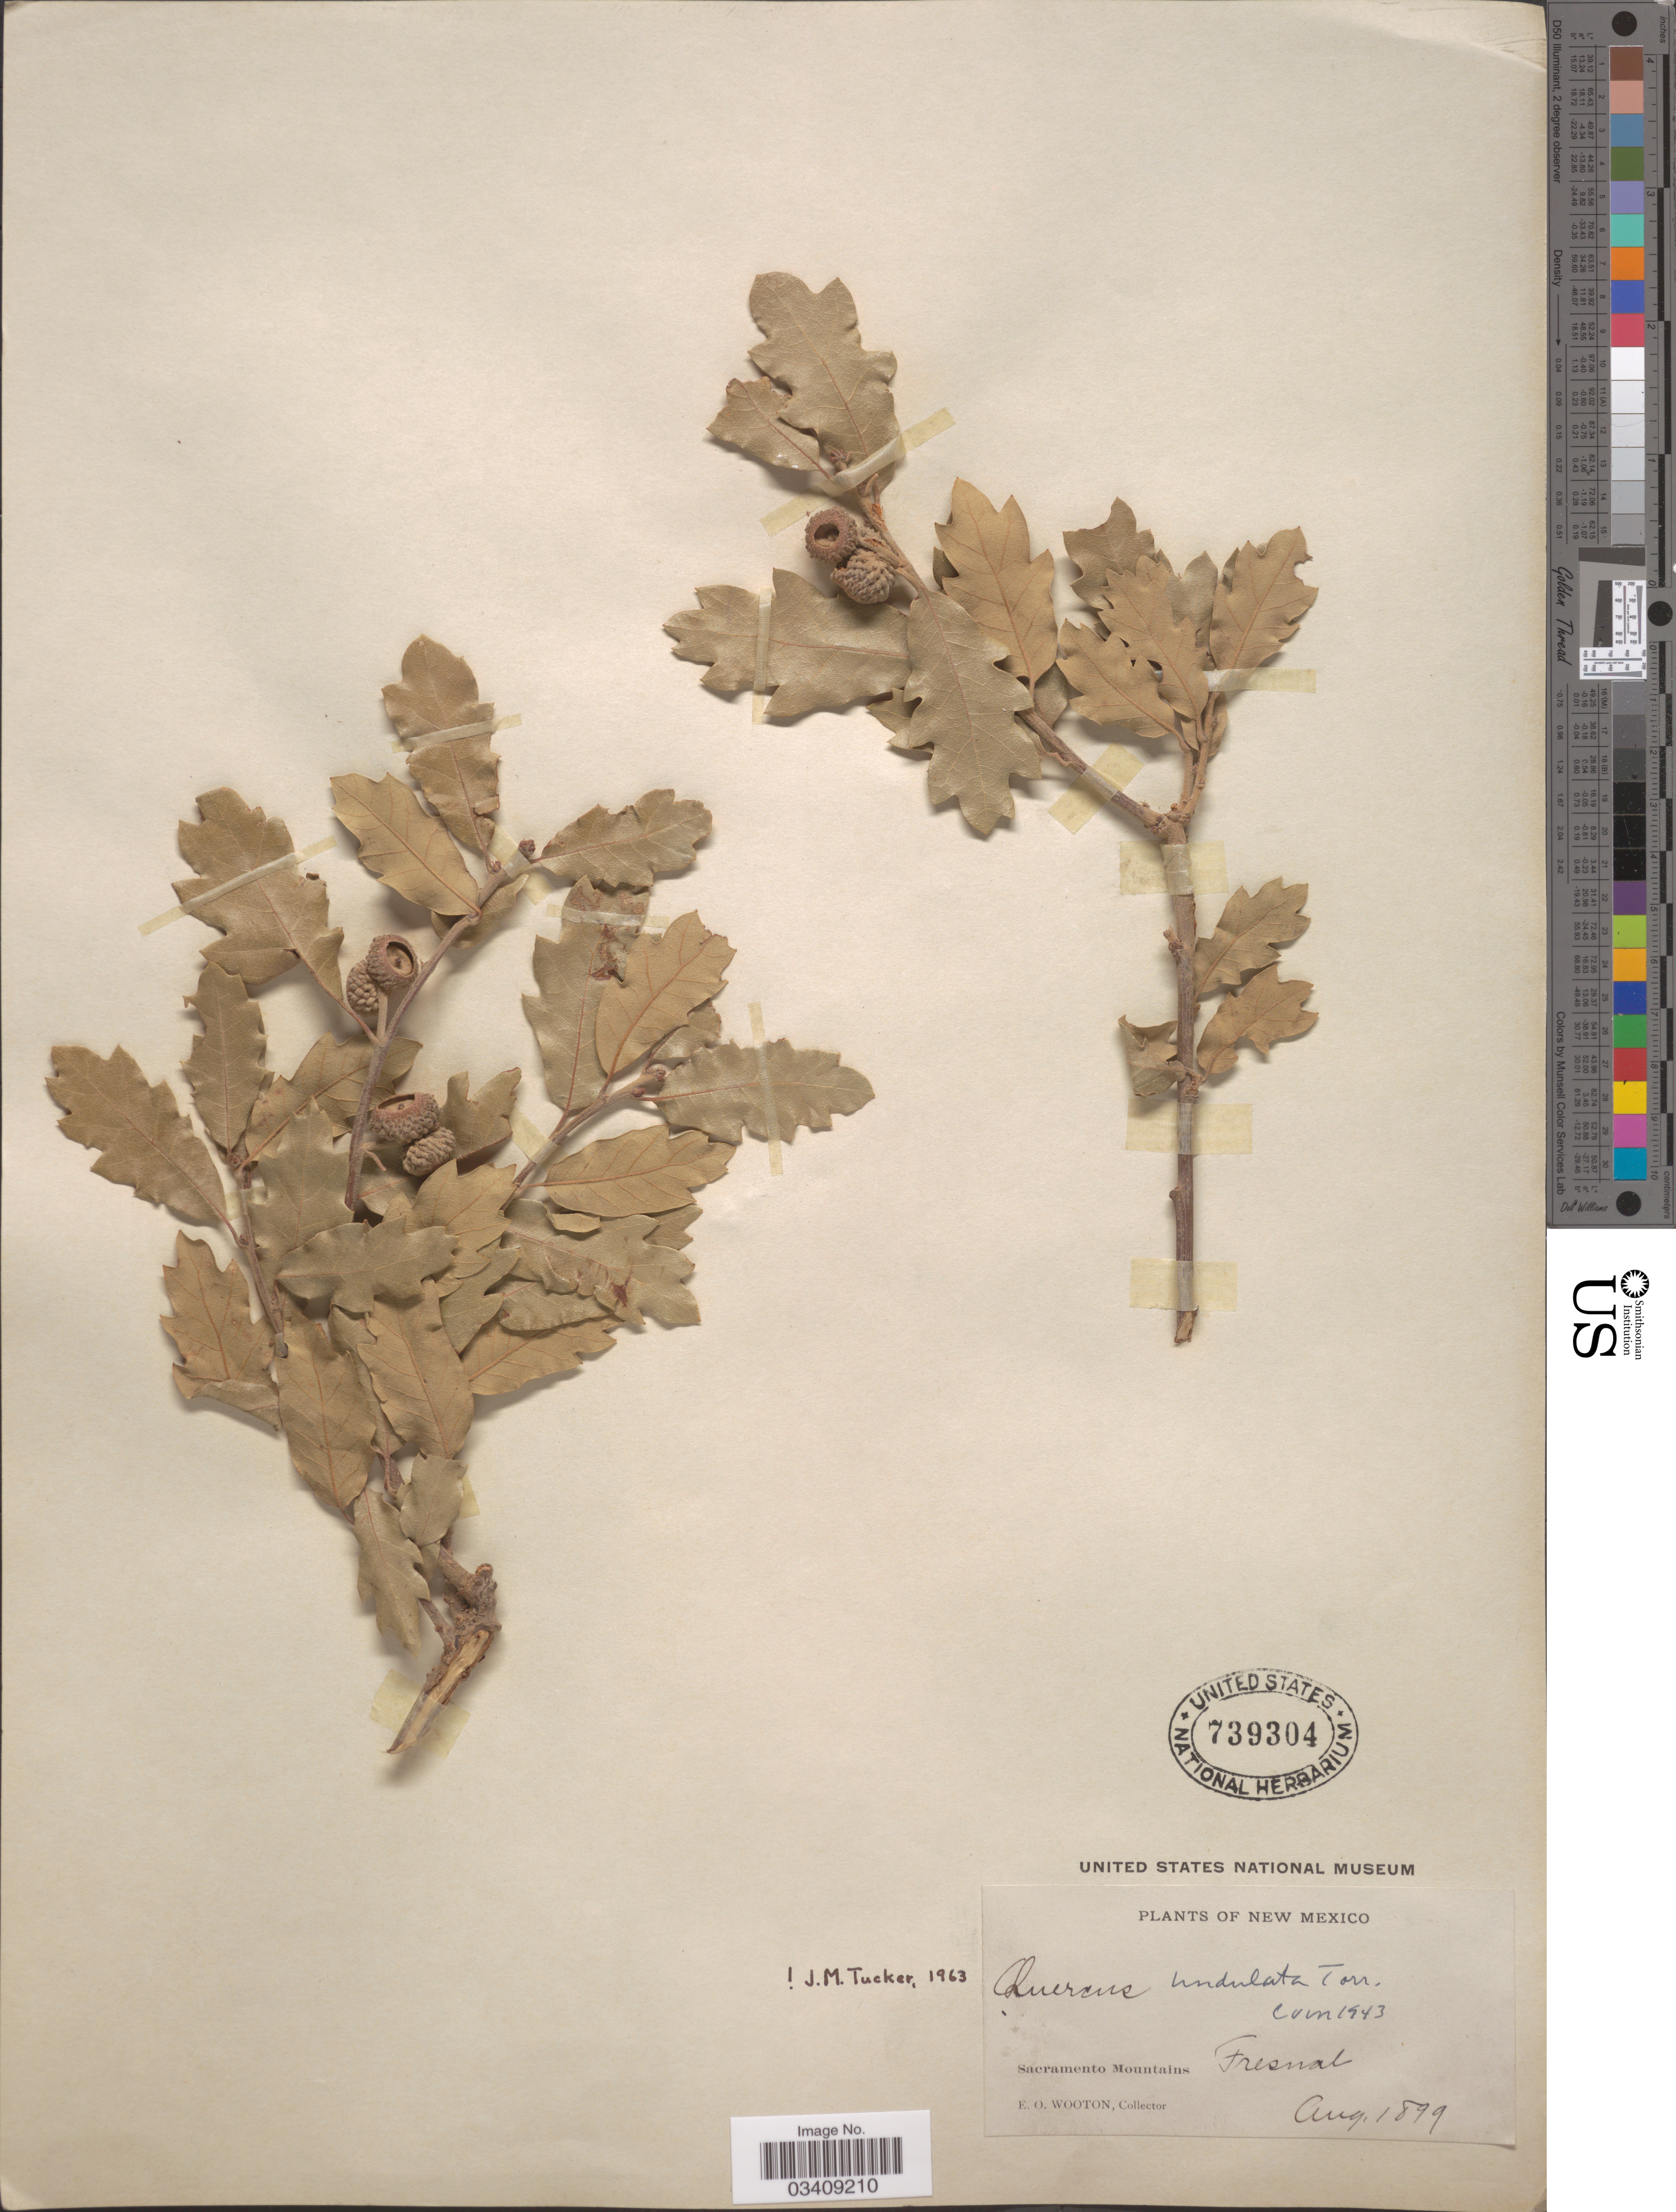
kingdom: Plantae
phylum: Tracheophyta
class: Magnoliopsida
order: Fagales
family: Fagaceae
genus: Quercus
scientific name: Quercus undulata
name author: Torr.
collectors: E. O. Wooton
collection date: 1899-08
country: United States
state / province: New Mexico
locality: Sacramento Mountains. Fresnal.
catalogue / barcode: US 739304